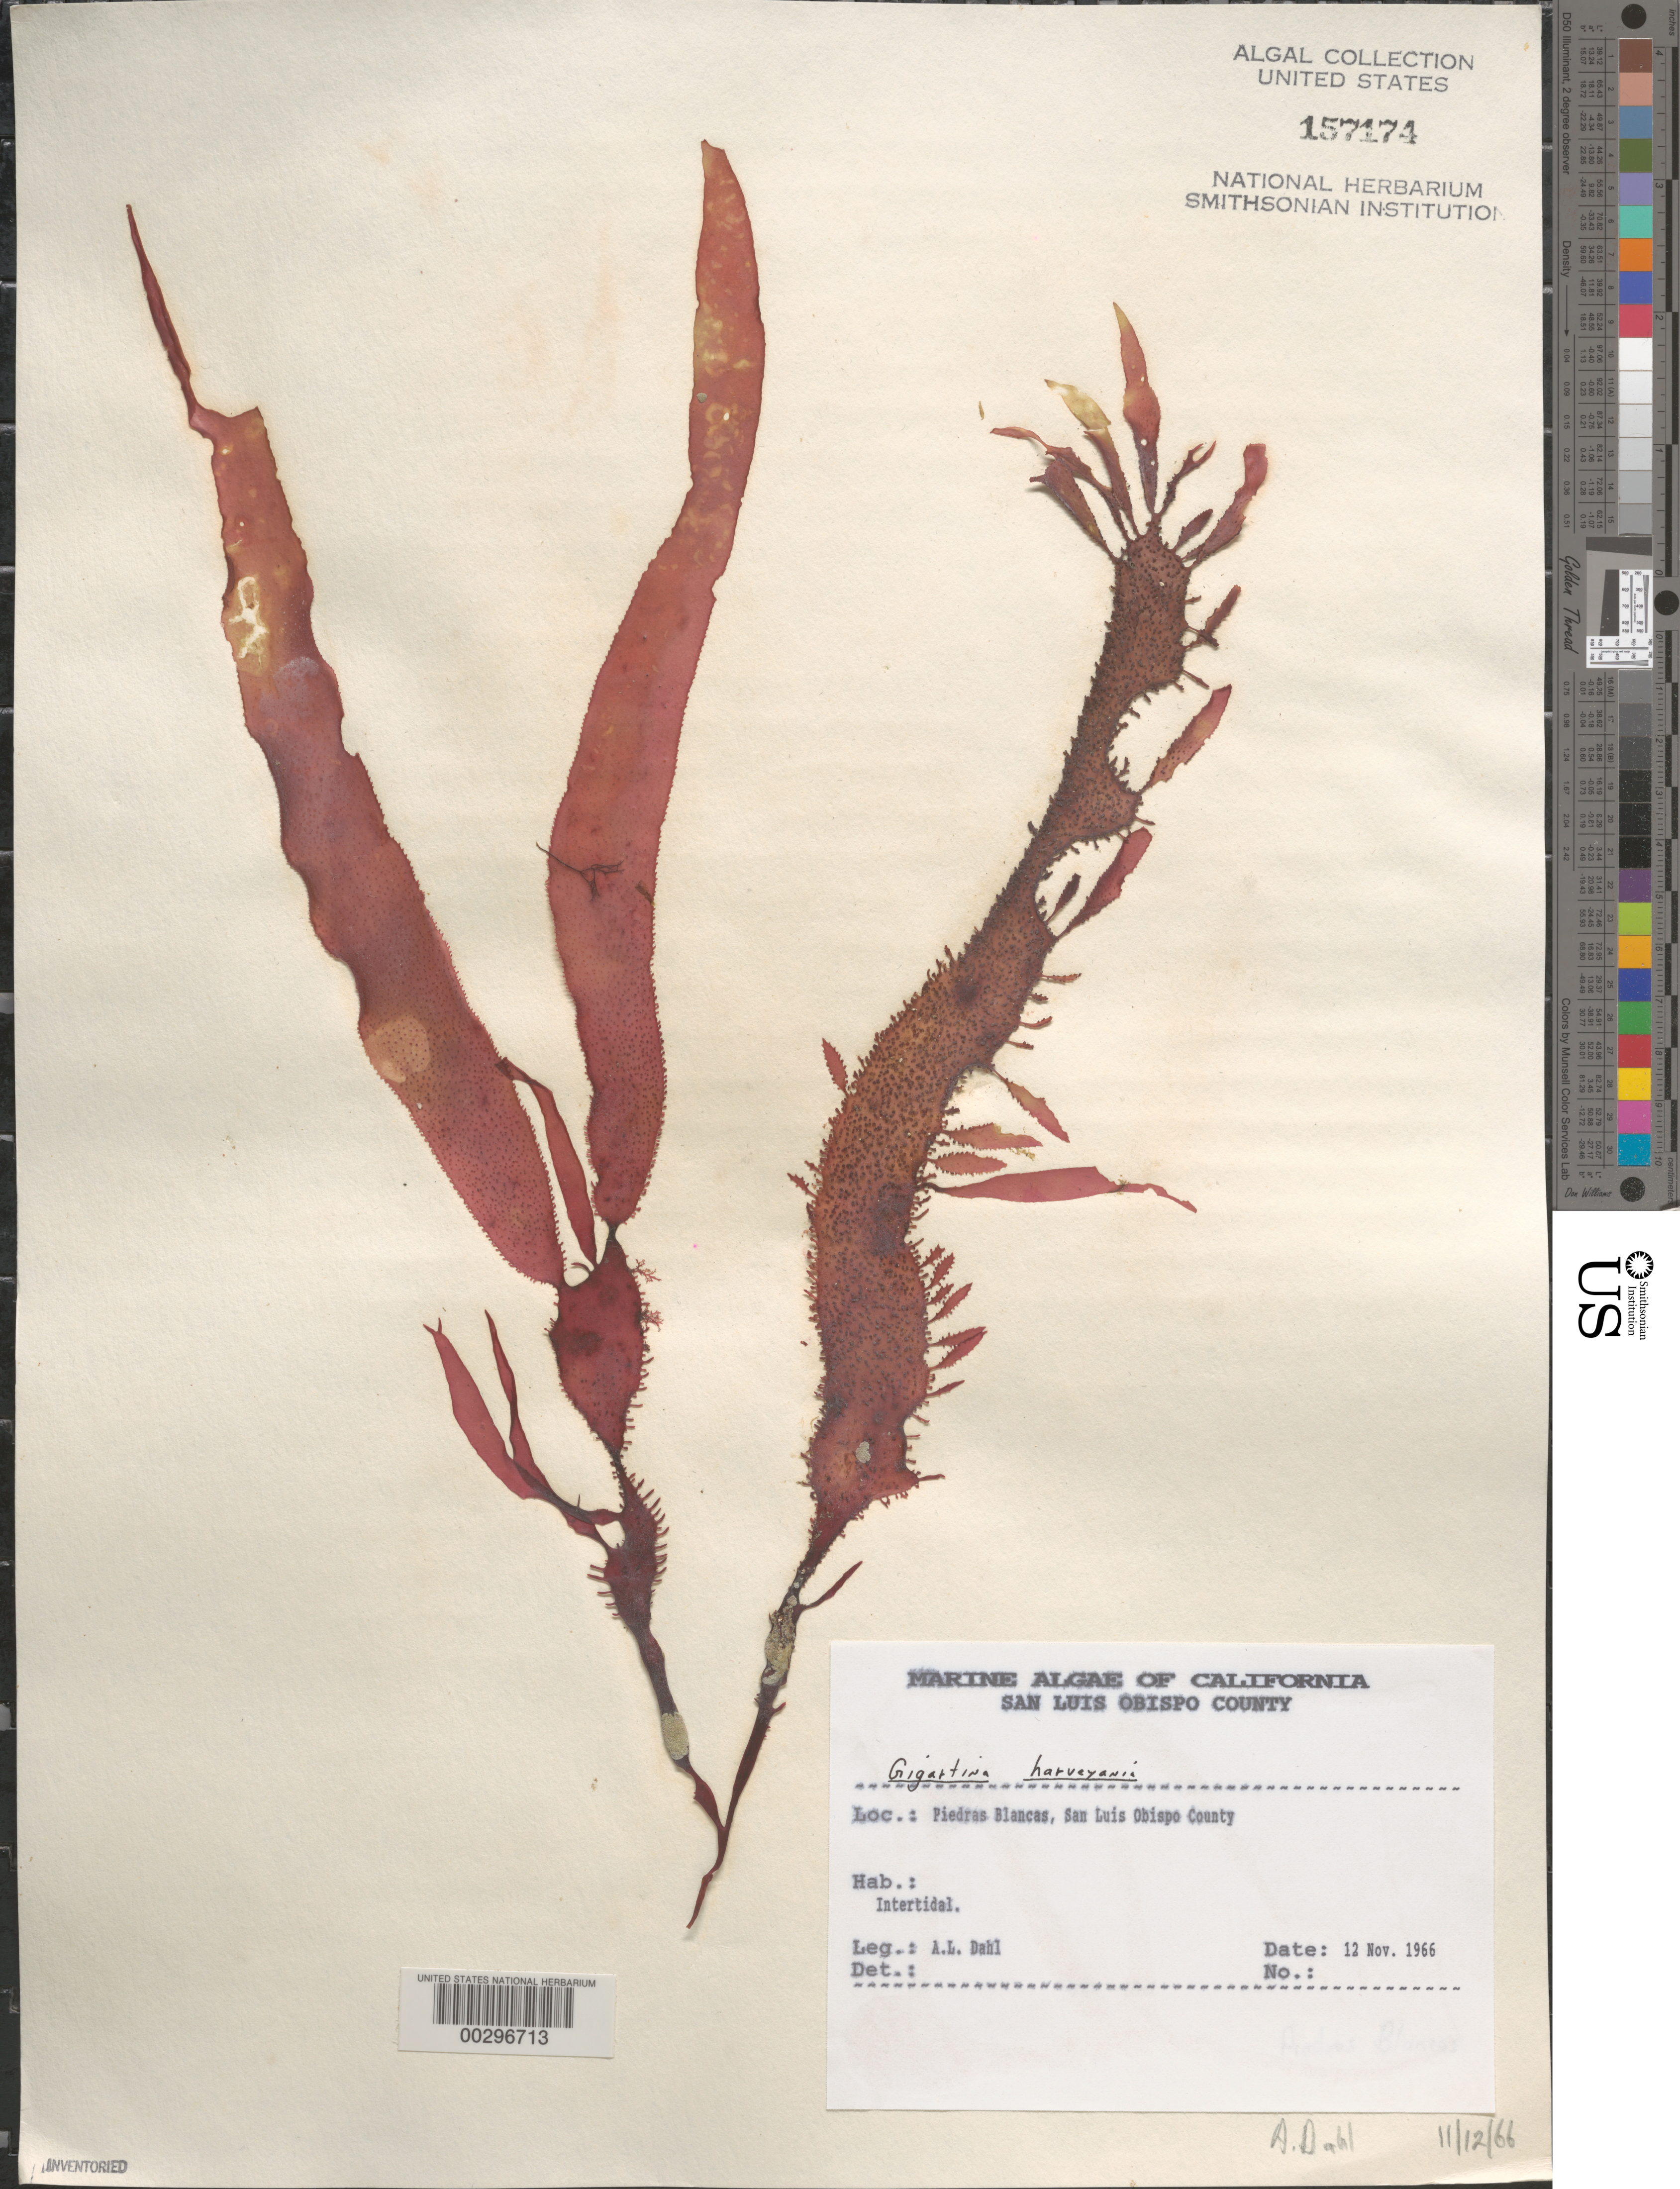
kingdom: Plantae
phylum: Rhodophyta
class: Florideophyceae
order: Gigartinales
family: Gigartinaceae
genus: Chondracanthus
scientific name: Chondracanthus harveyanus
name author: (Kütz.) Guiry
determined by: Algae name updating Project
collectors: A. Dahl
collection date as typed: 12 Nov 1966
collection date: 1966-11-12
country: United States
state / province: California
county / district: San Luis Obispo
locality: Piedras Blancas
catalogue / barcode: US 157174